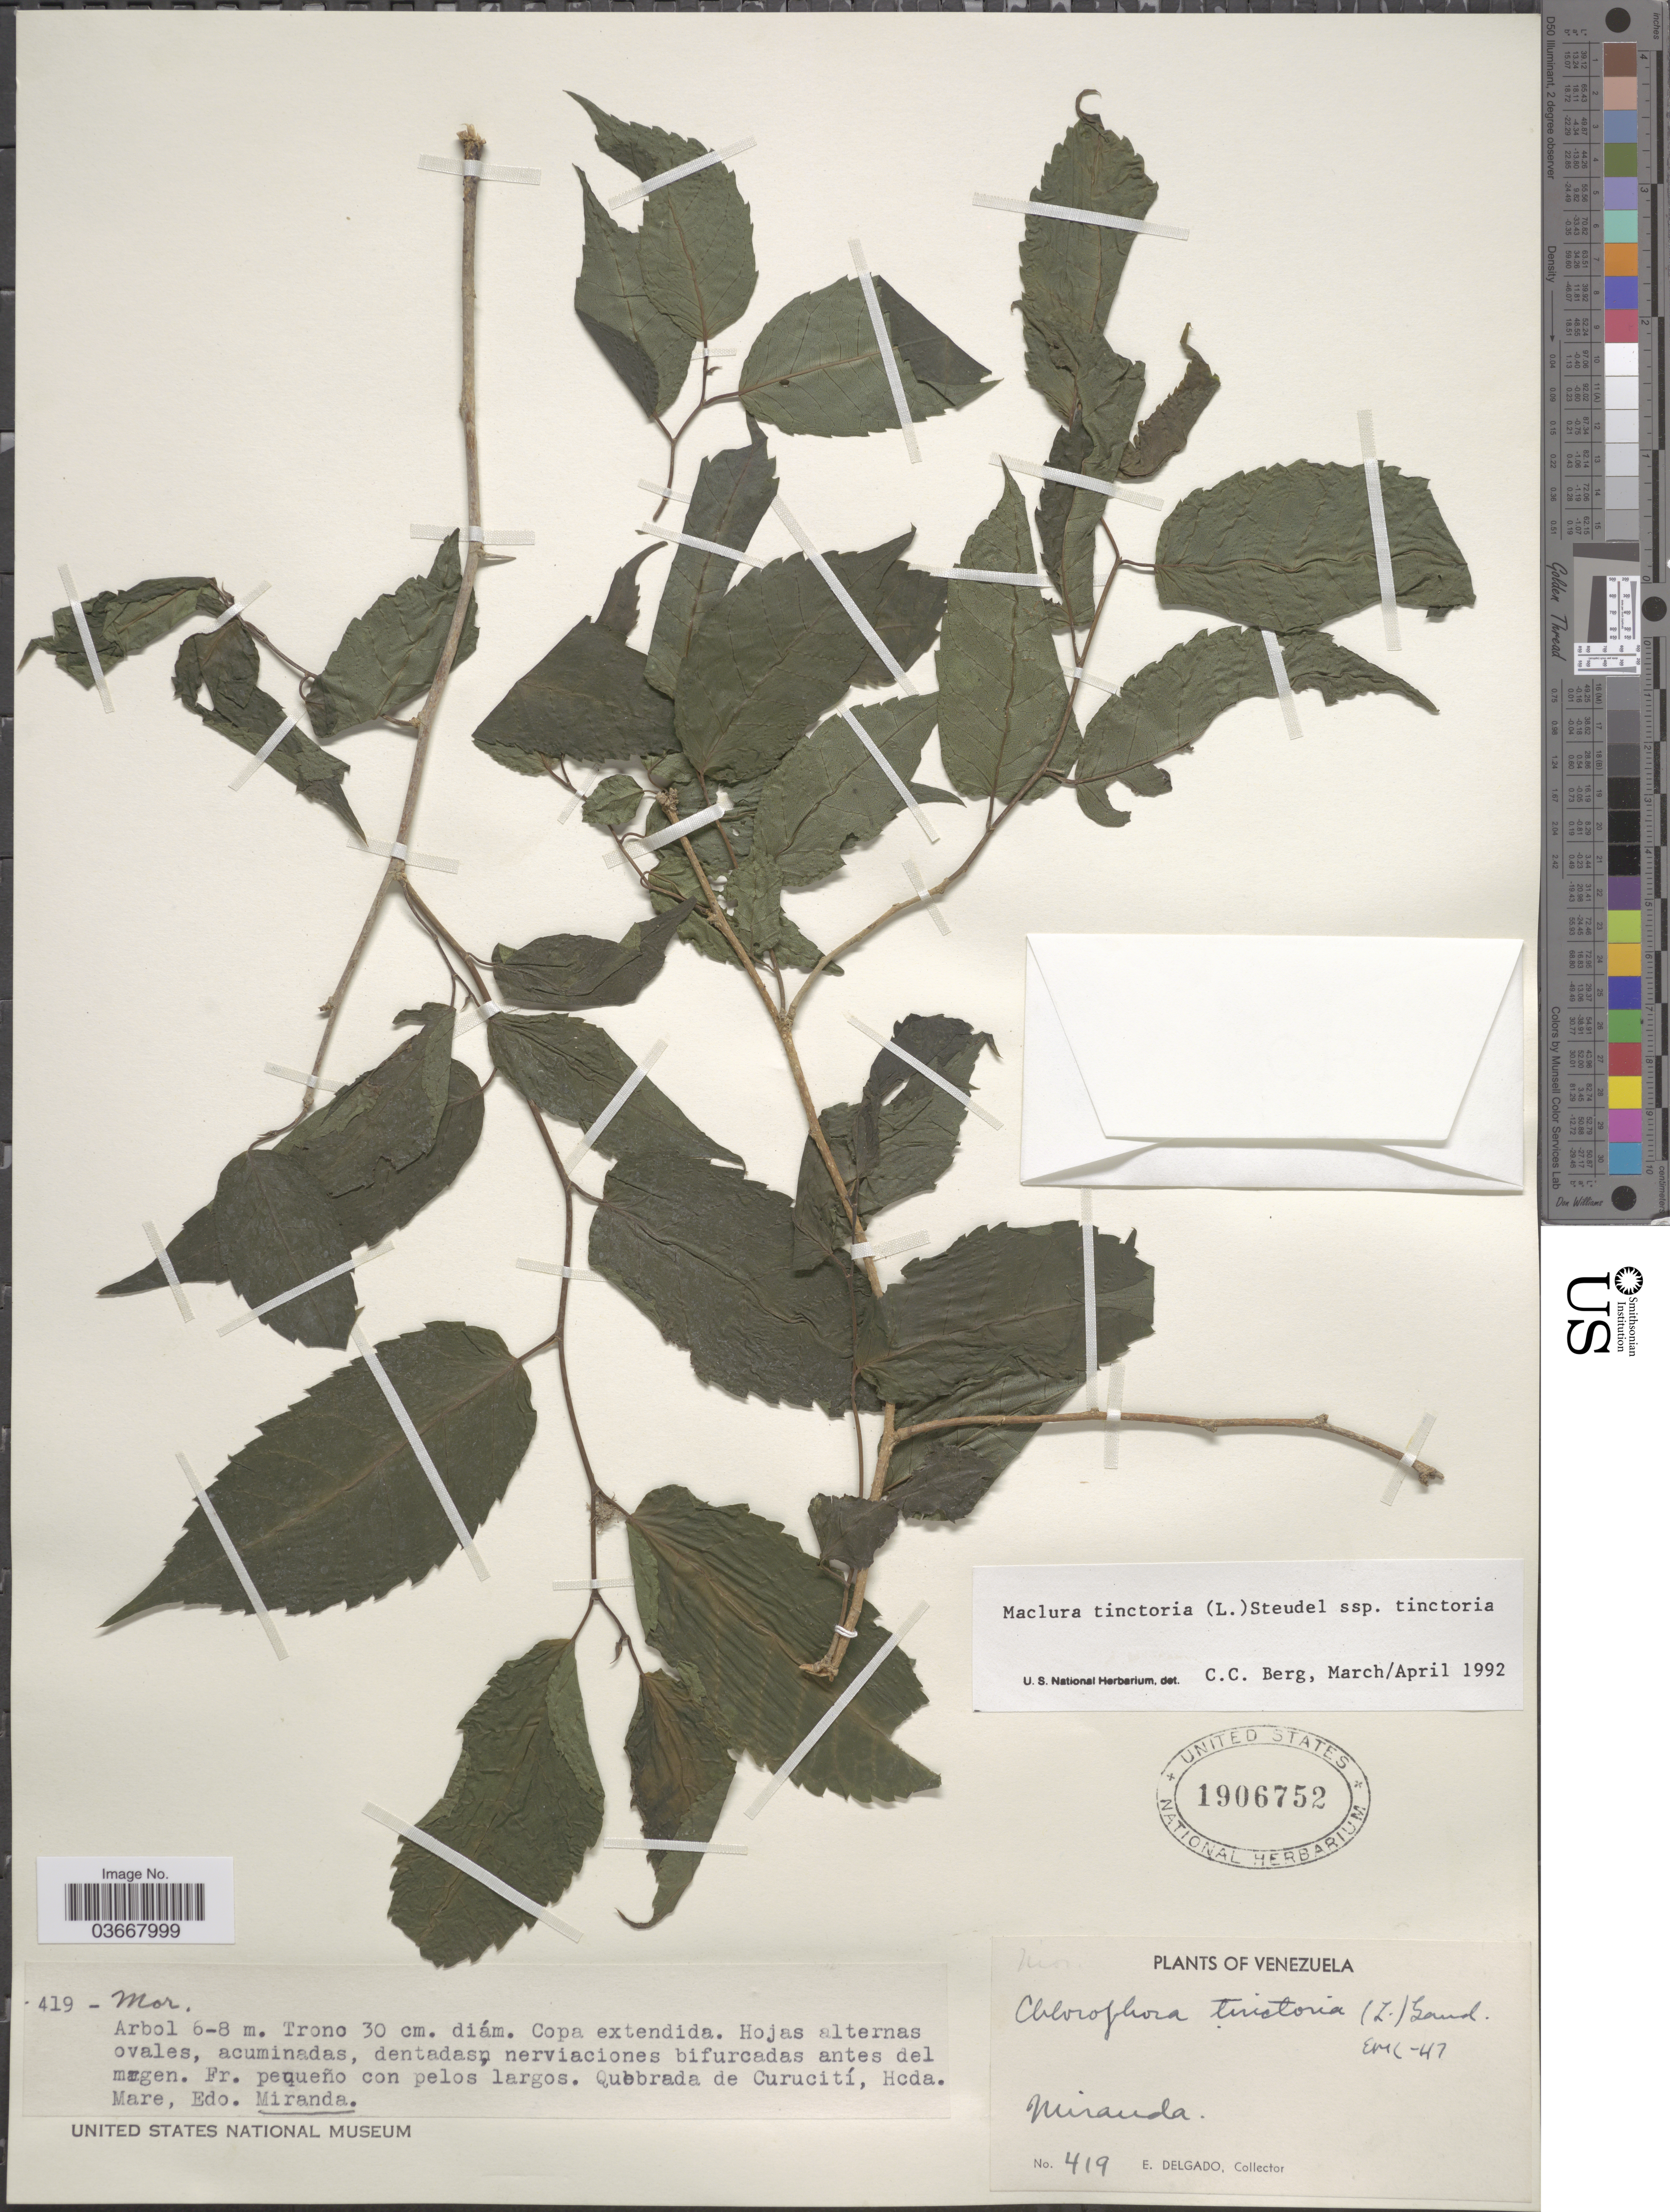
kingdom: Plantae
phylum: Tracheophyta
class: Magnoliopsida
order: Rosales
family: Moraceae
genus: Maclura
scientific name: Maclura tinctoria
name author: (L.) D. Don ex Steud.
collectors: E. Delgado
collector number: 419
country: Venezuela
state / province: Miranda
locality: Quebrada de Curucití, Hcda. Mare.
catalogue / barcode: US 1906752